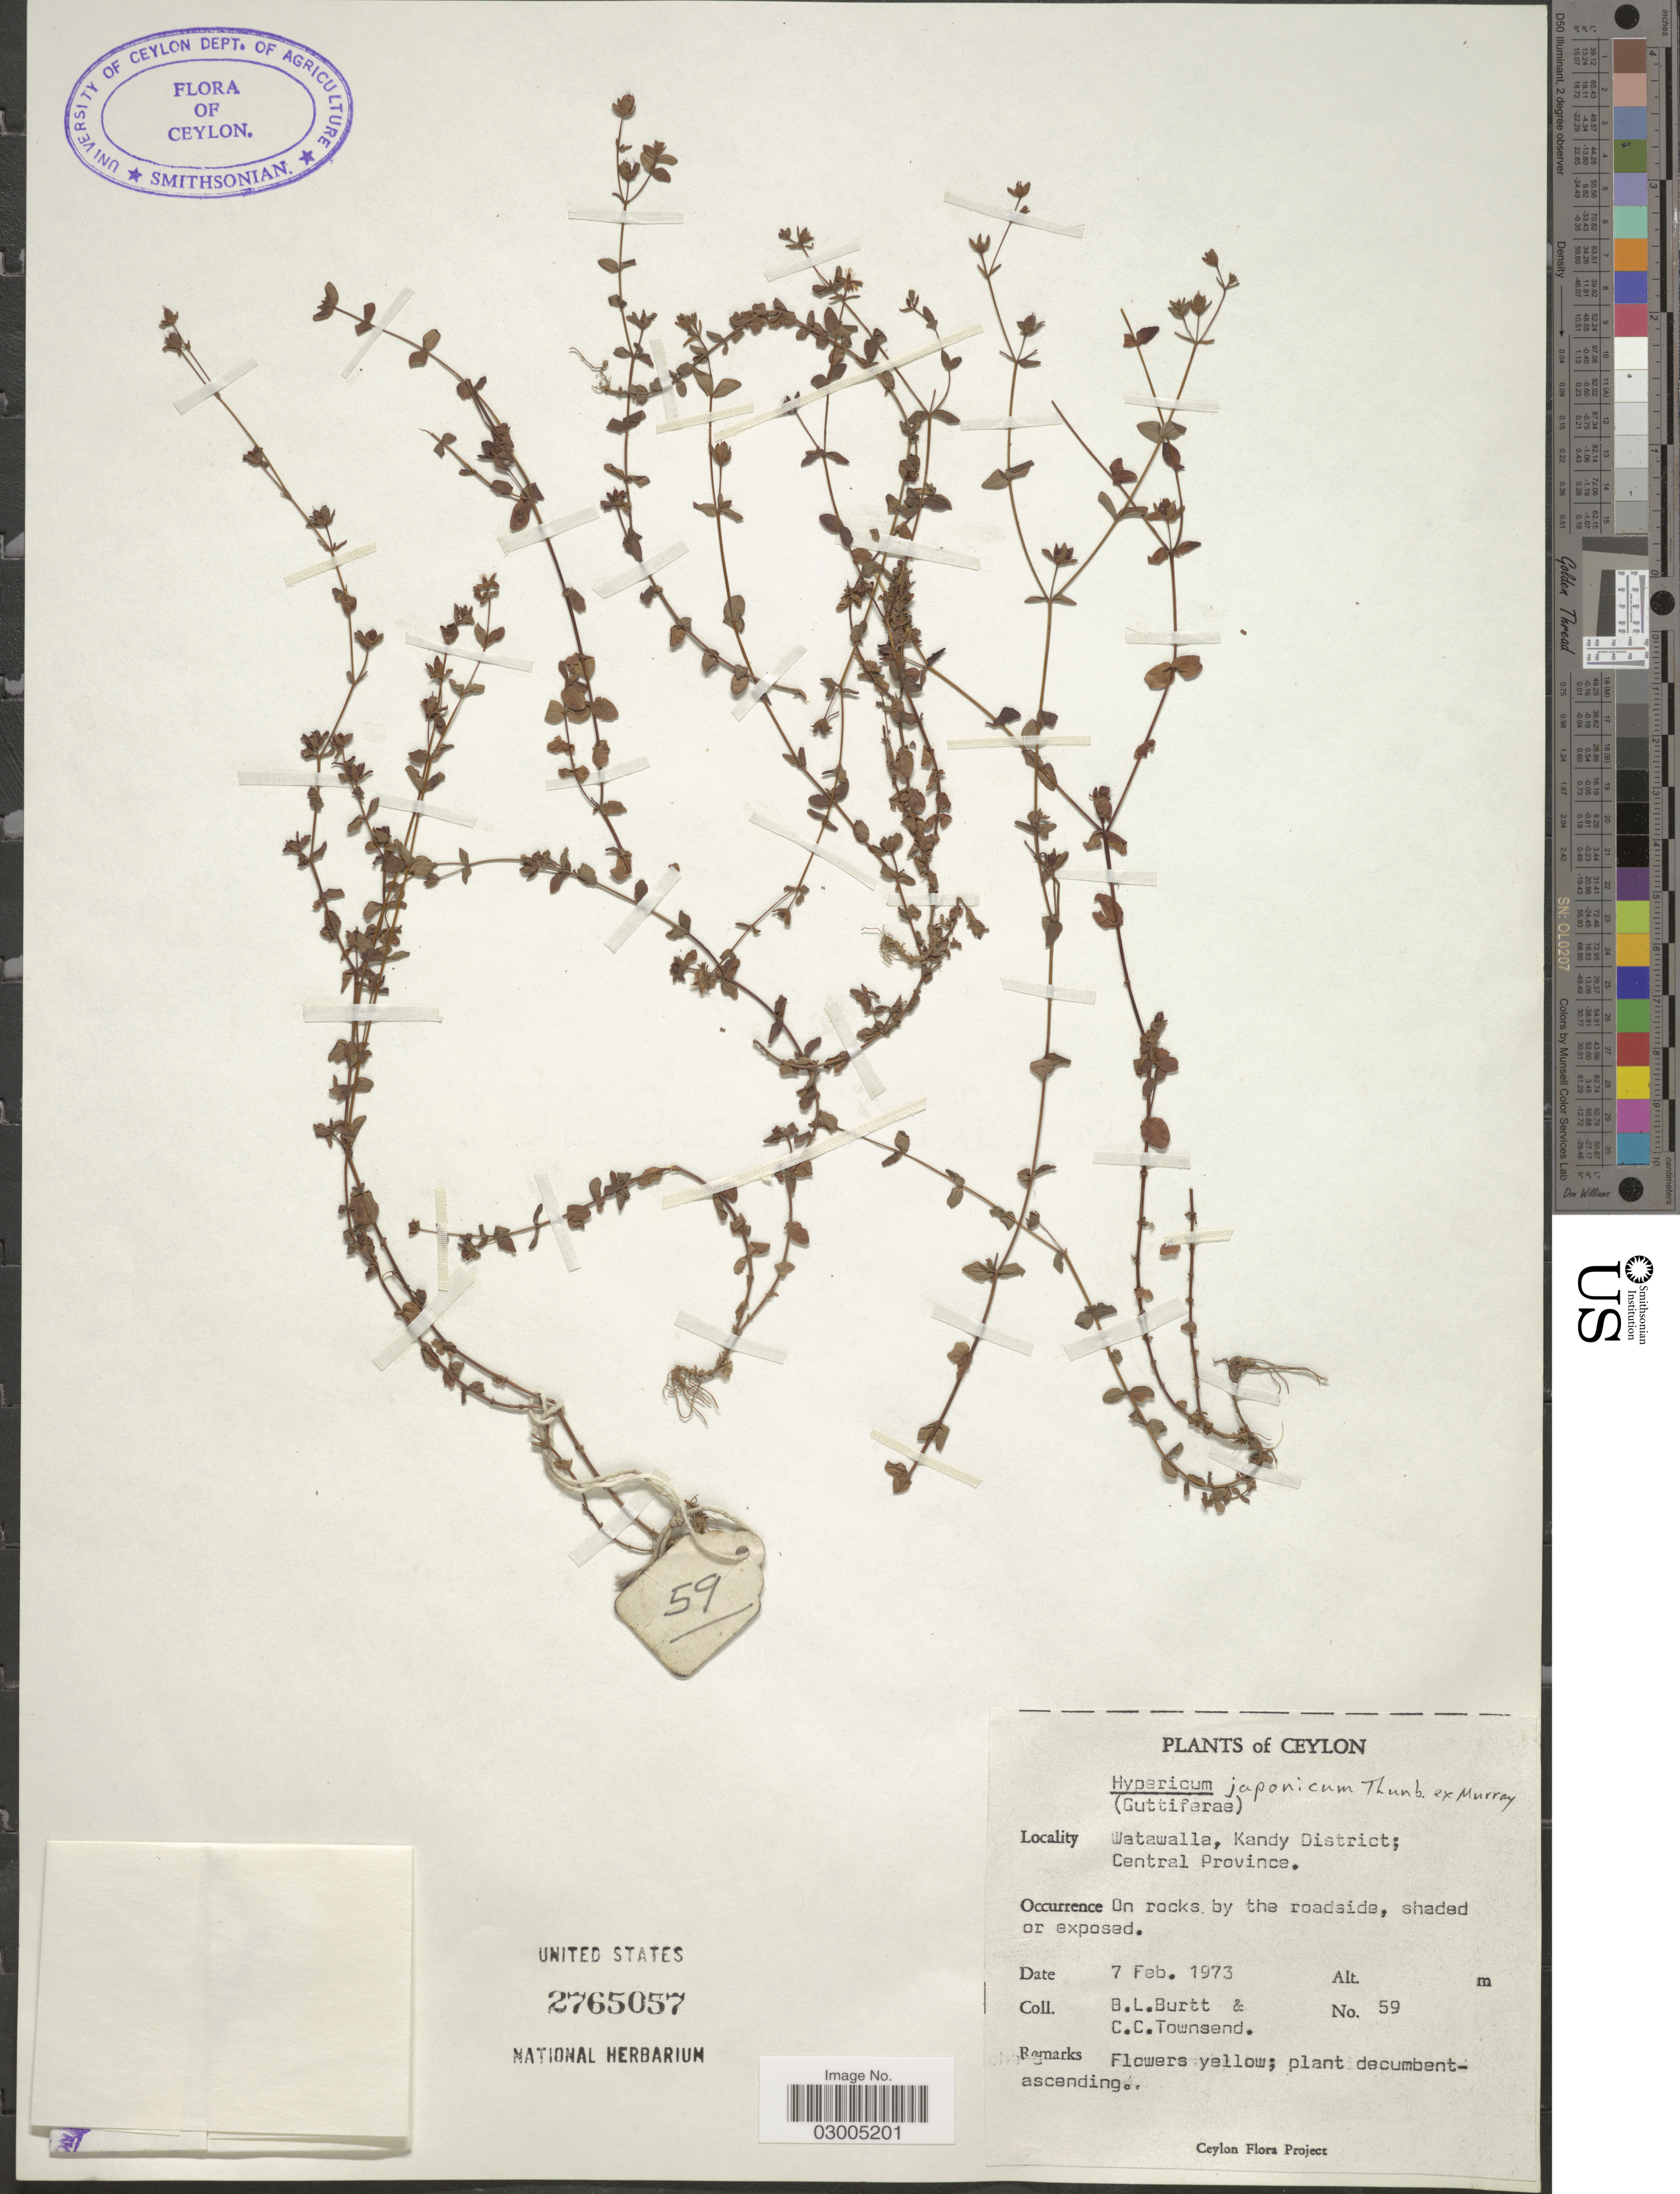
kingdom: Plantae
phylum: Tracheophyta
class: Magnoliopsida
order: Malpighiales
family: Hypericaceae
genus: Hypericum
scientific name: Hypericum japonicum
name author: Thunb.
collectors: B. L. Burtt & C. C. Townsend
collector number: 59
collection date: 1973-02-07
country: Sri Lanka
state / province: Central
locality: Ceylon. Watawalla, Kandy District.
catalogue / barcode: US 2765057